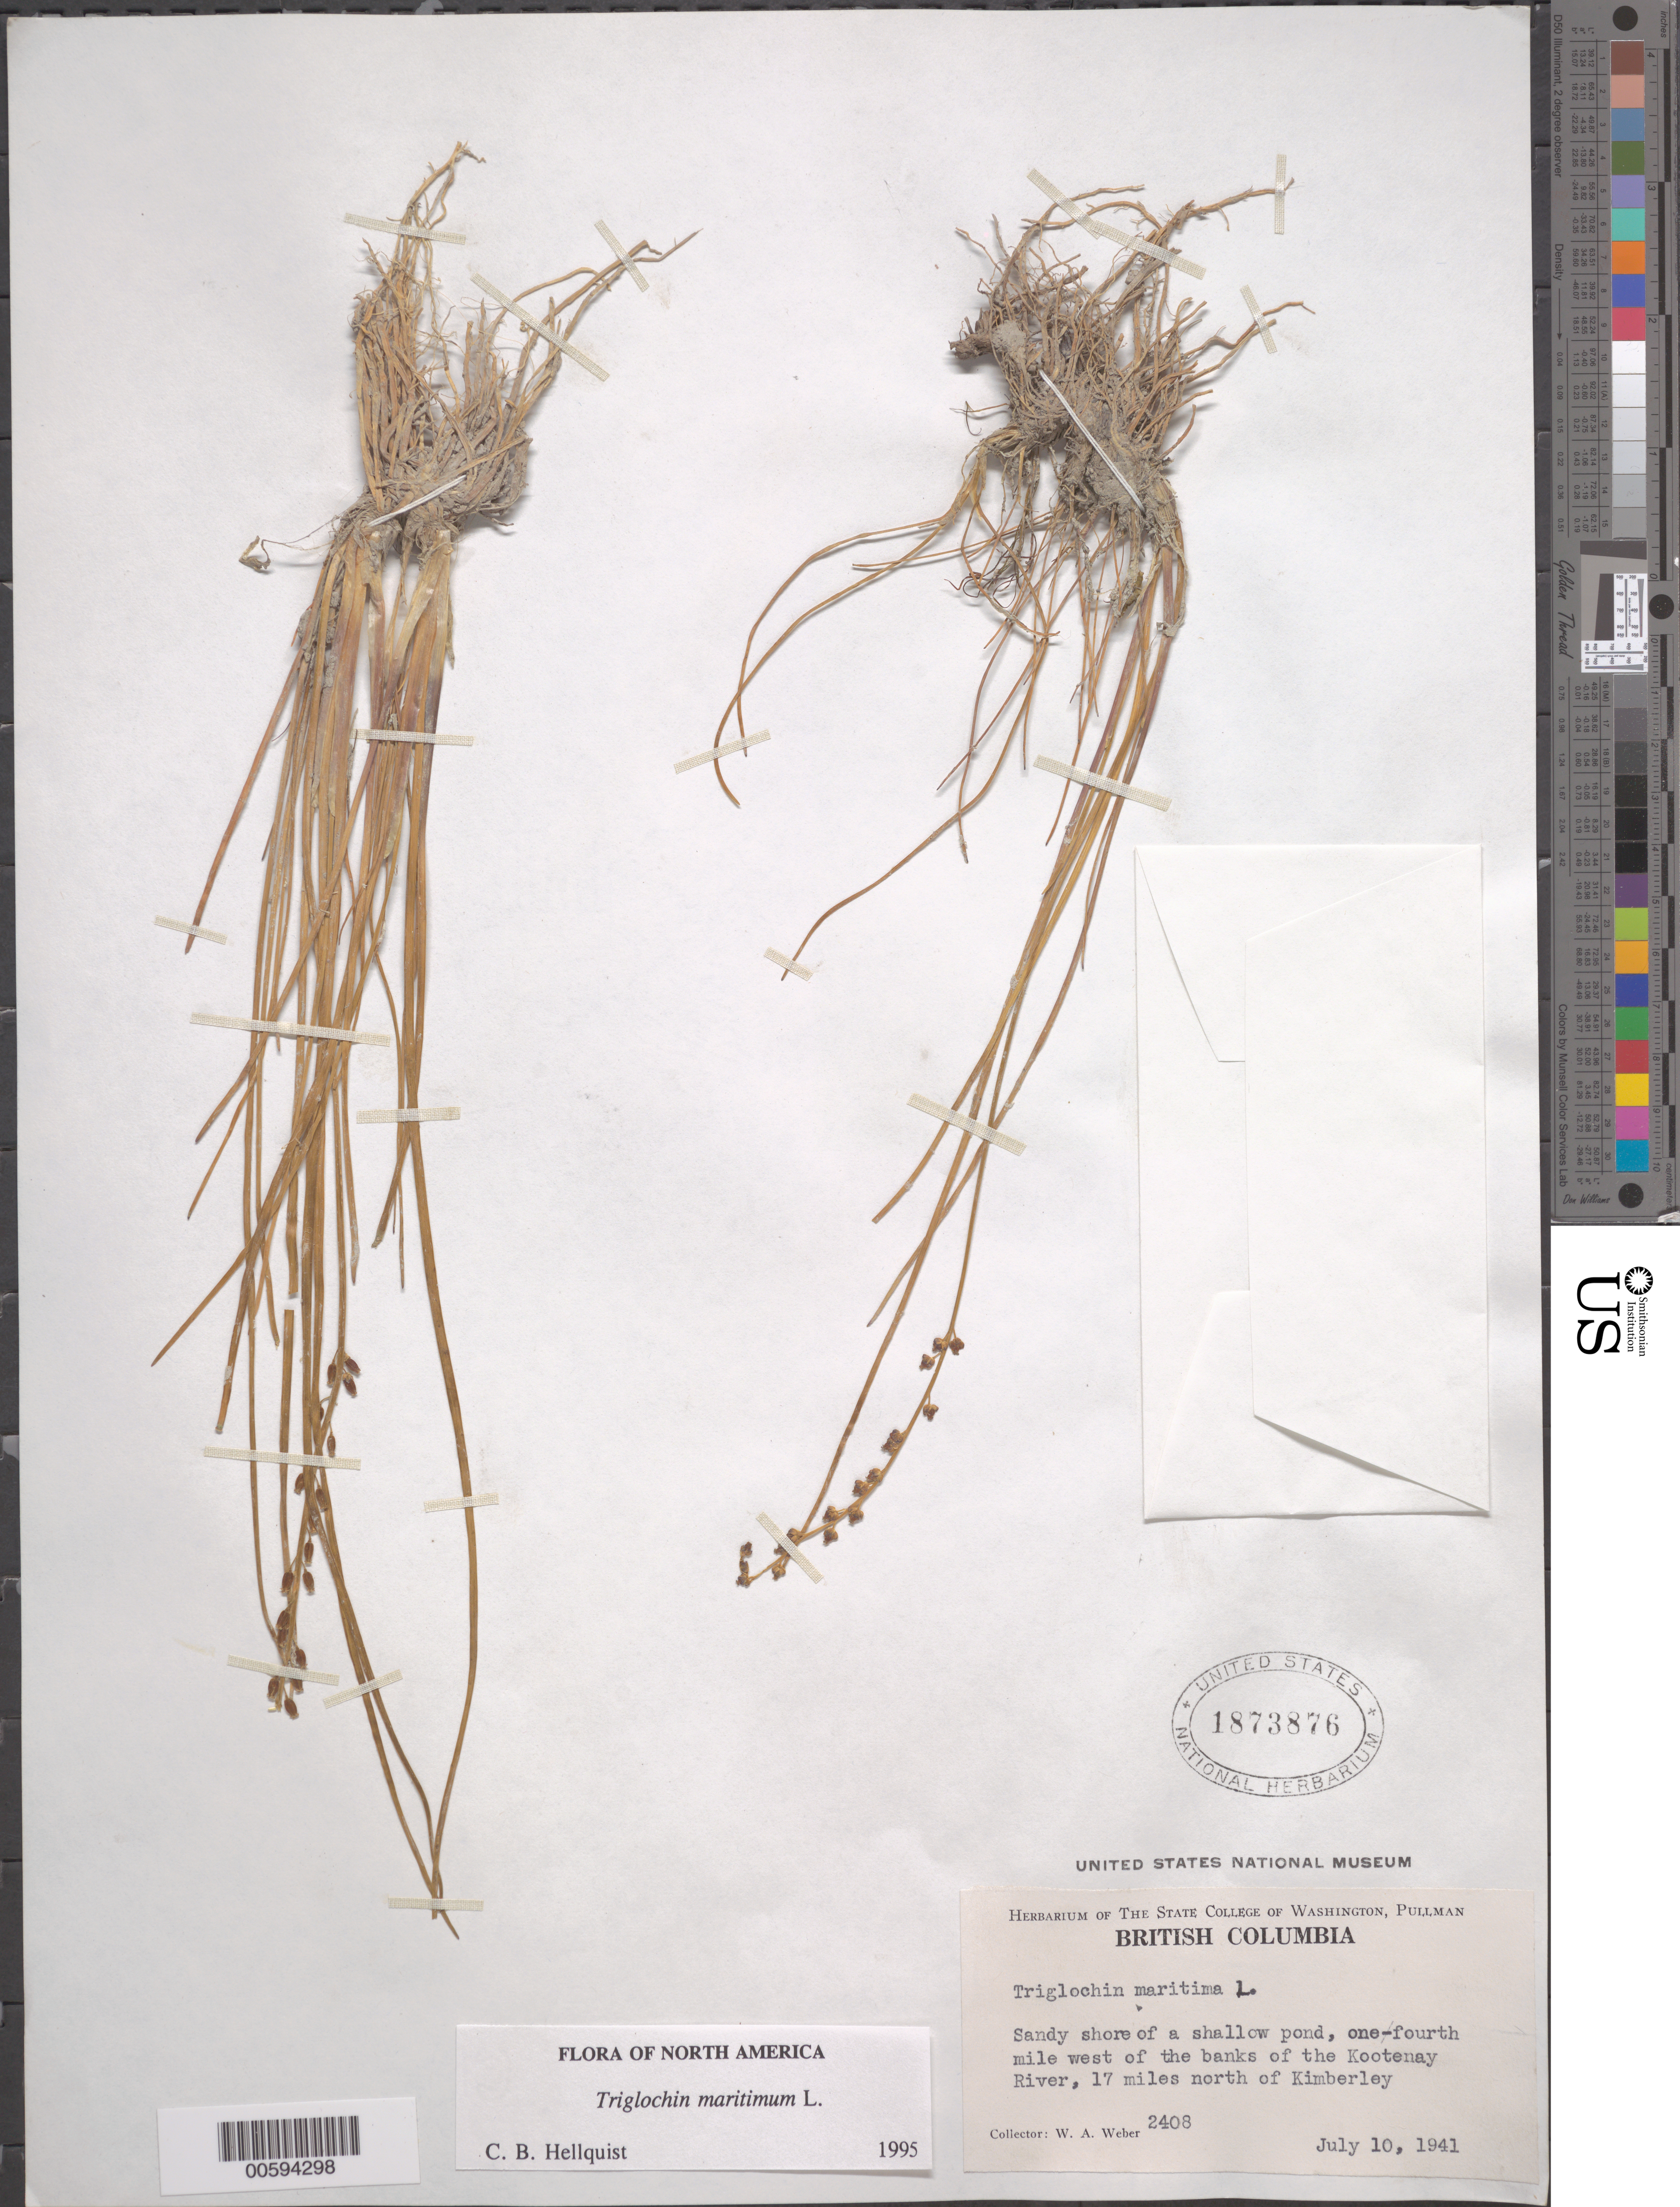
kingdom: Plantae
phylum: Tracheophyta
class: Liliopsida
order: Alismatales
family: Juncaginaceae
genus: Triglochin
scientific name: Triglochin maritima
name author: L.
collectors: W. A. Weber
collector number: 2408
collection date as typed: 10 Jul 1941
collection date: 1941-07-10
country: Canada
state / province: British Columbia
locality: Kootenay River, N of Kimerley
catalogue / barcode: US 1873876